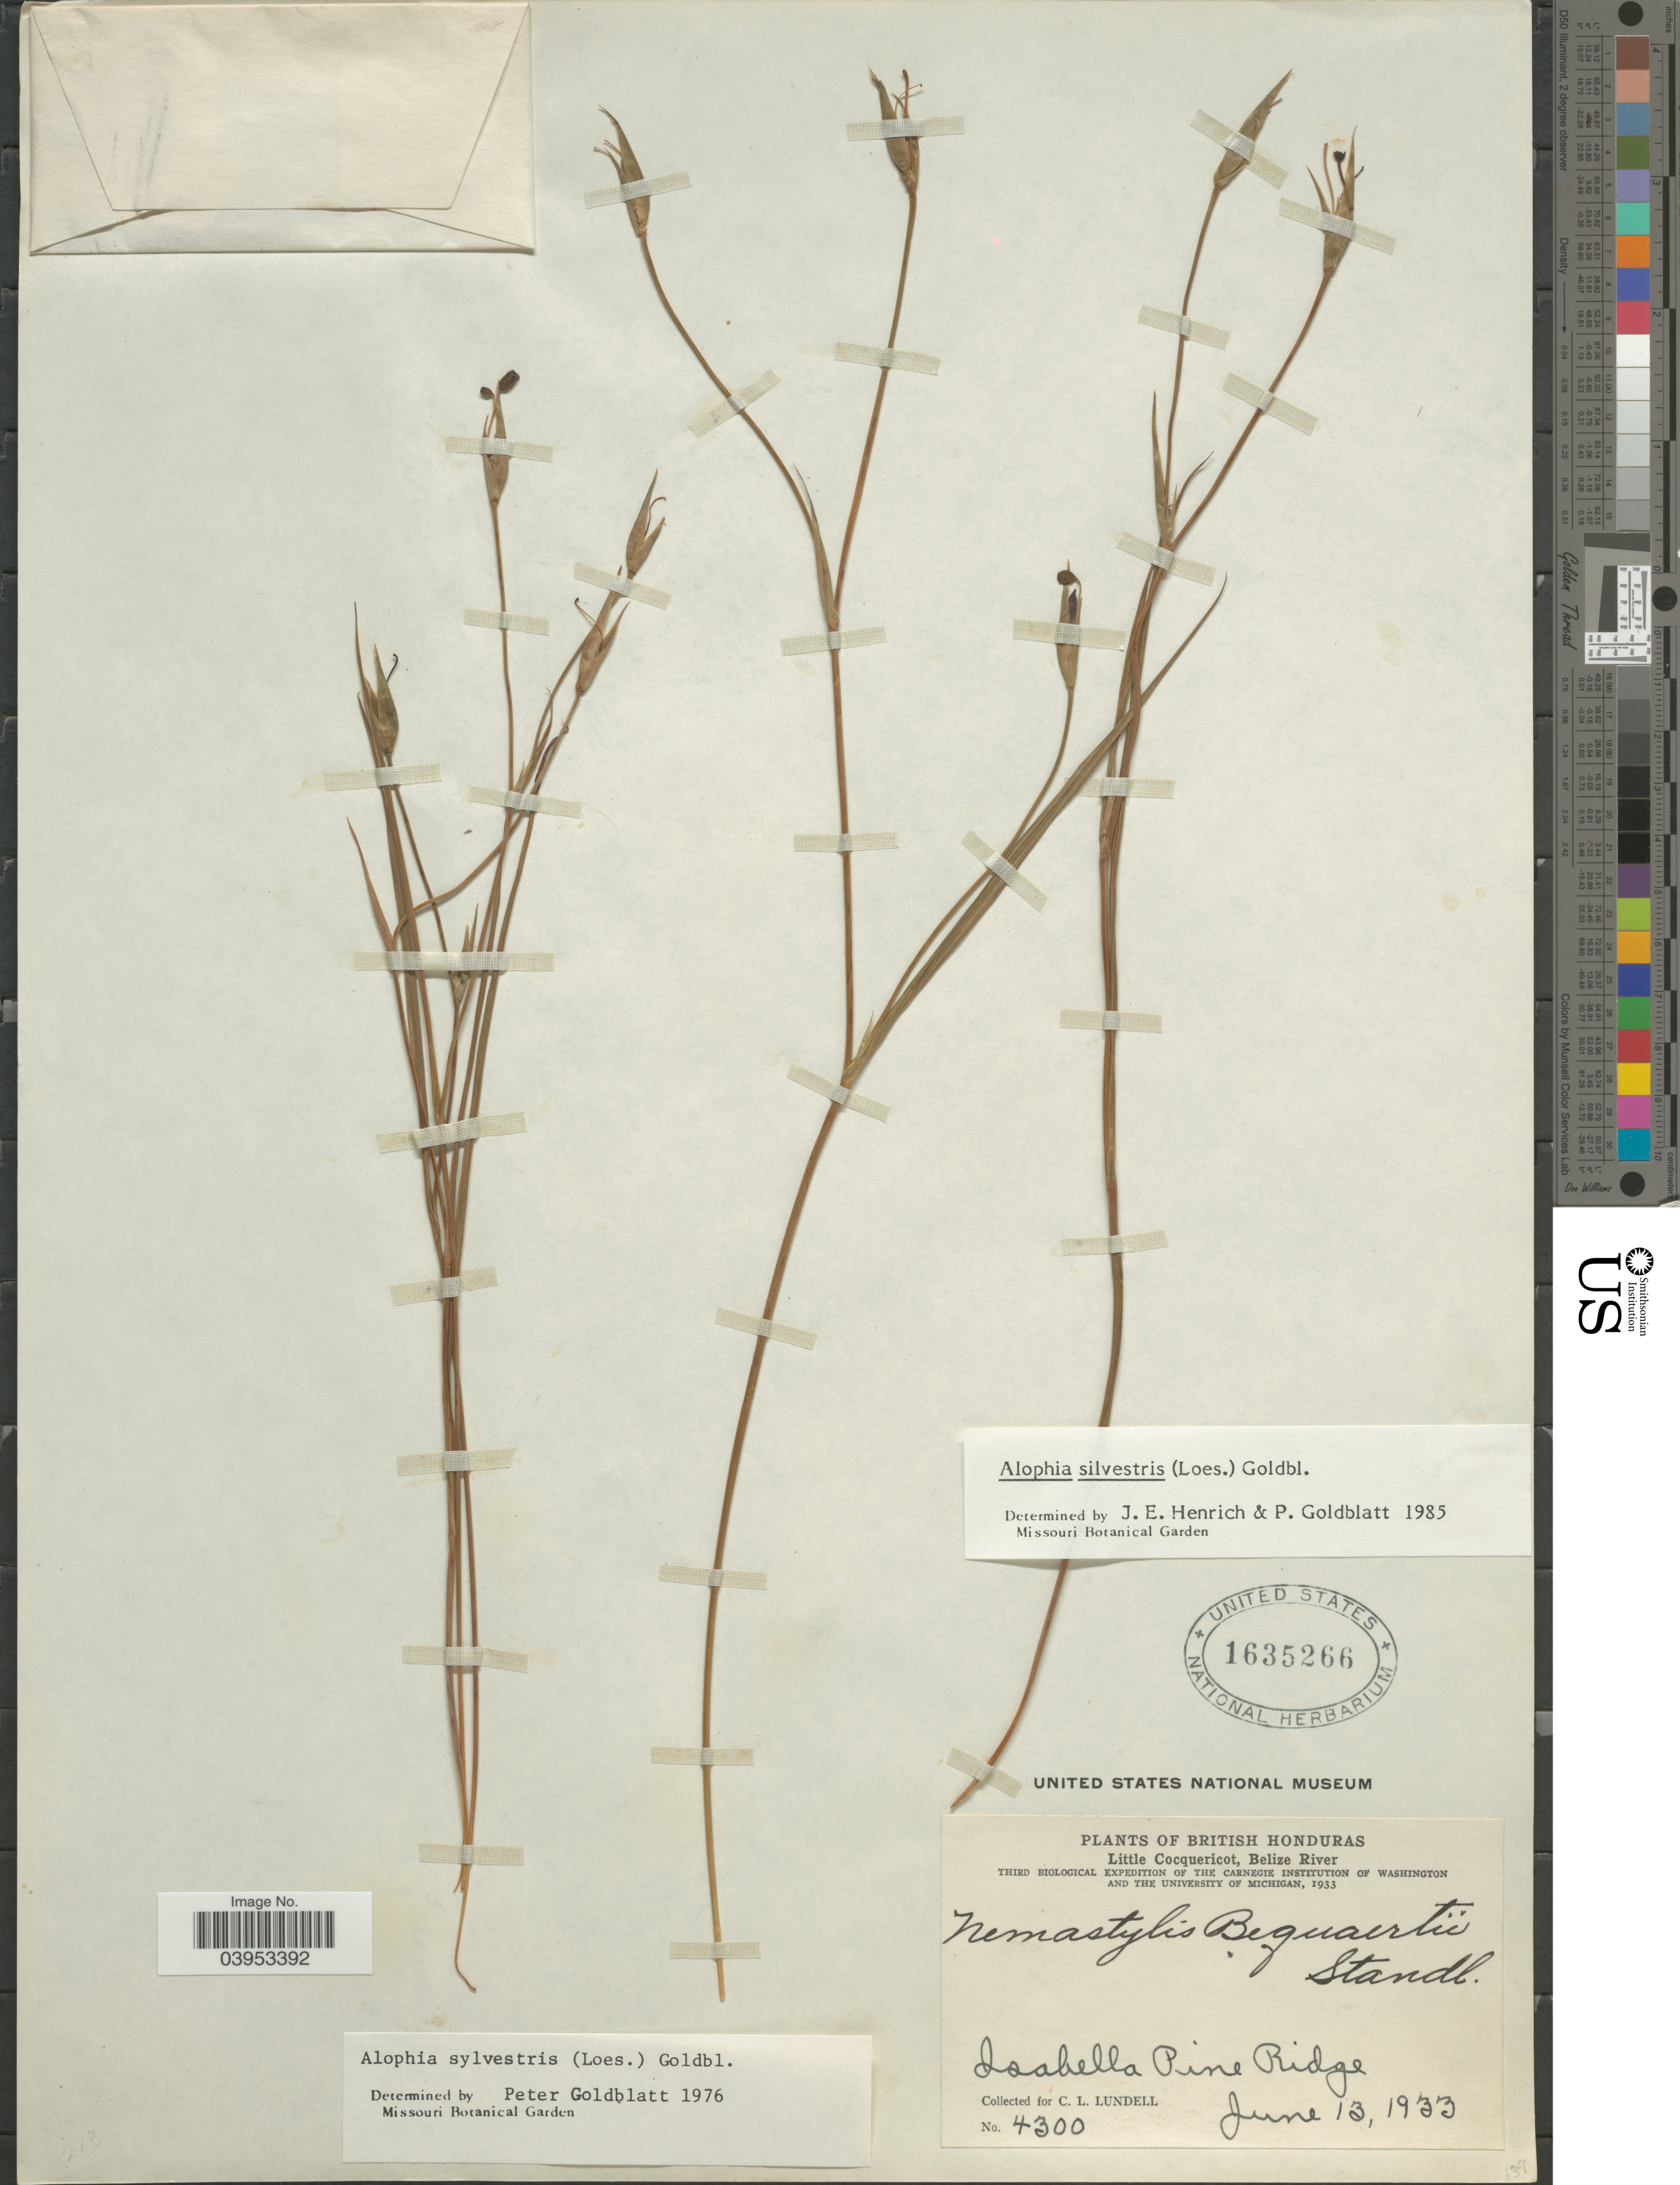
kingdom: Plantae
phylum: Tracheophyta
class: Liliopsida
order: Asparagales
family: Iridaceae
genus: Alophia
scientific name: Alophia silvestris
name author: (Loes.) Goldblatt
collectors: C. L. Lundell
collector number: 4300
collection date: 1933-06-13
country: Belize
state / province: Belize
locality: British Honduras. Little Cocquericot, Belize River. Isabella Pine Ridge.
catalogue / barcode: US 1635266